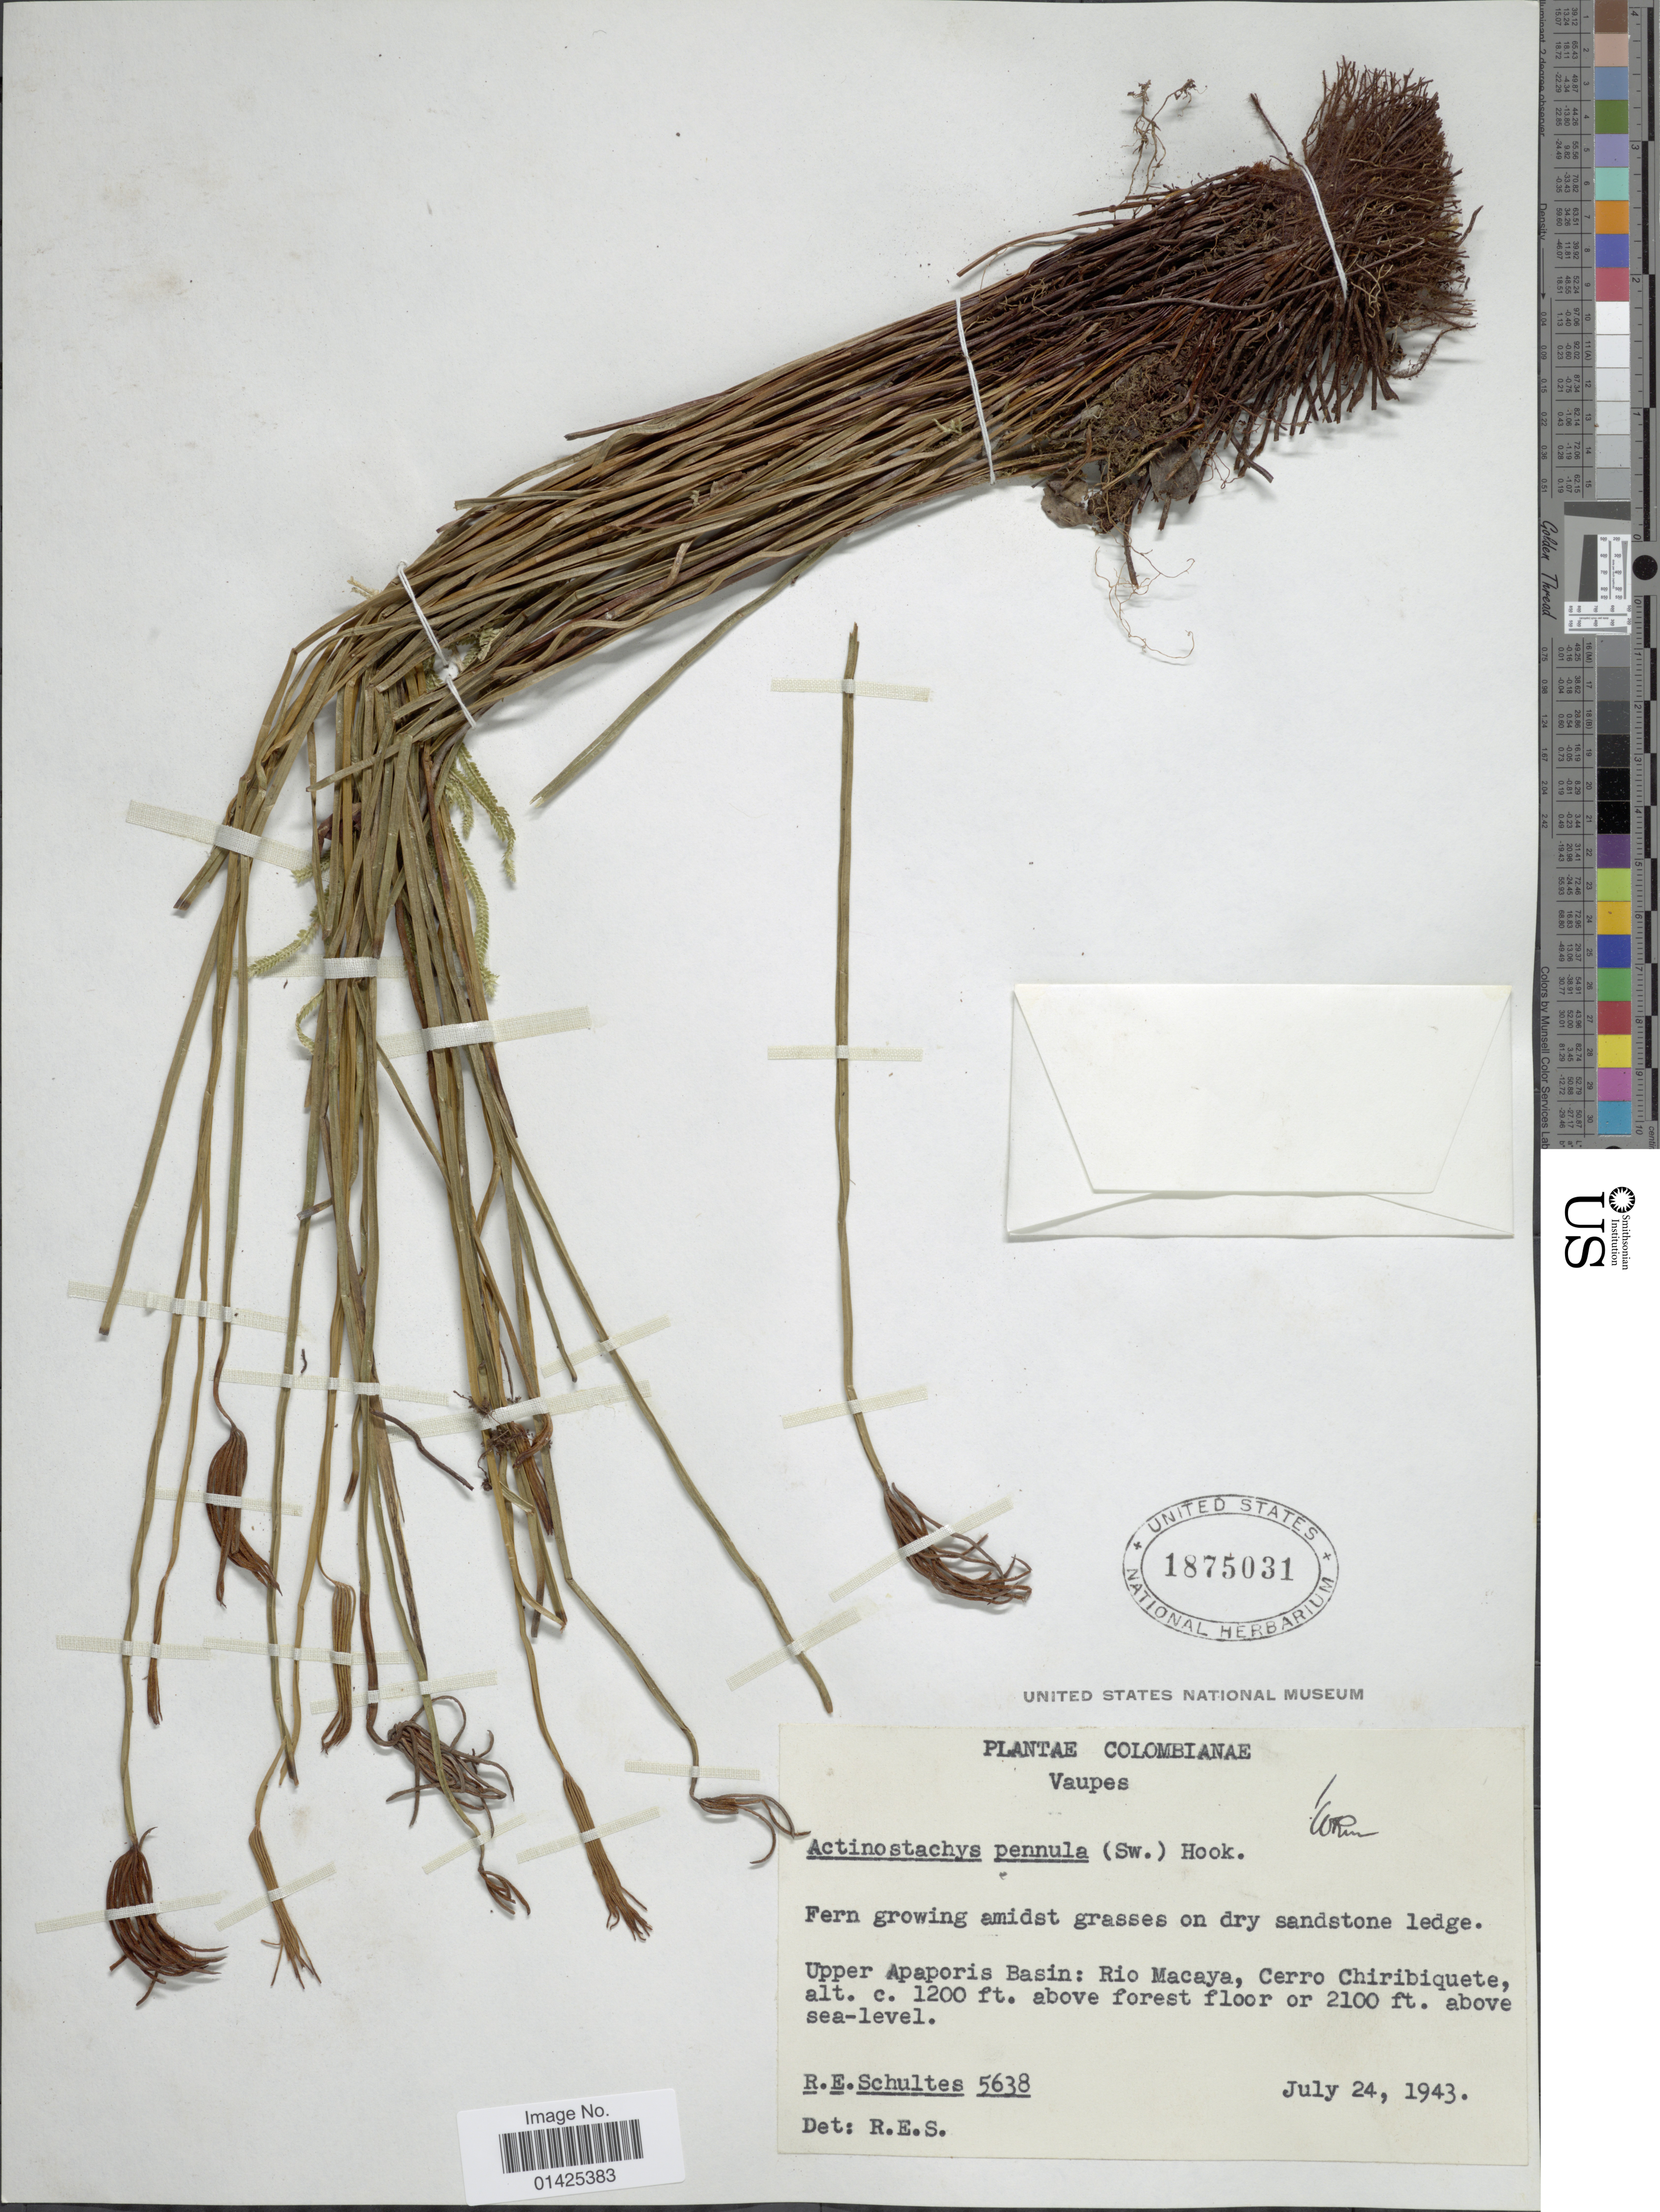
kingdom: Plantae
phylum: Tracheophyta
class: Polypodiopsida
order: Schizaeales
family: Schizaeaceae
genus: Actinostachys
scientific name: Actinostachys pennula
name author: (Sw.) Hook.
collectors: R. E. Schultes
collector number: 5638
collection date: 1943-07-24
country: Colombia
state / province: Vaupés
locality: Upper Apaporis Basin: Rio Macay, Cerro Chiribiquete.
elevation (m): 640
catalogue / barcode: US 1875031